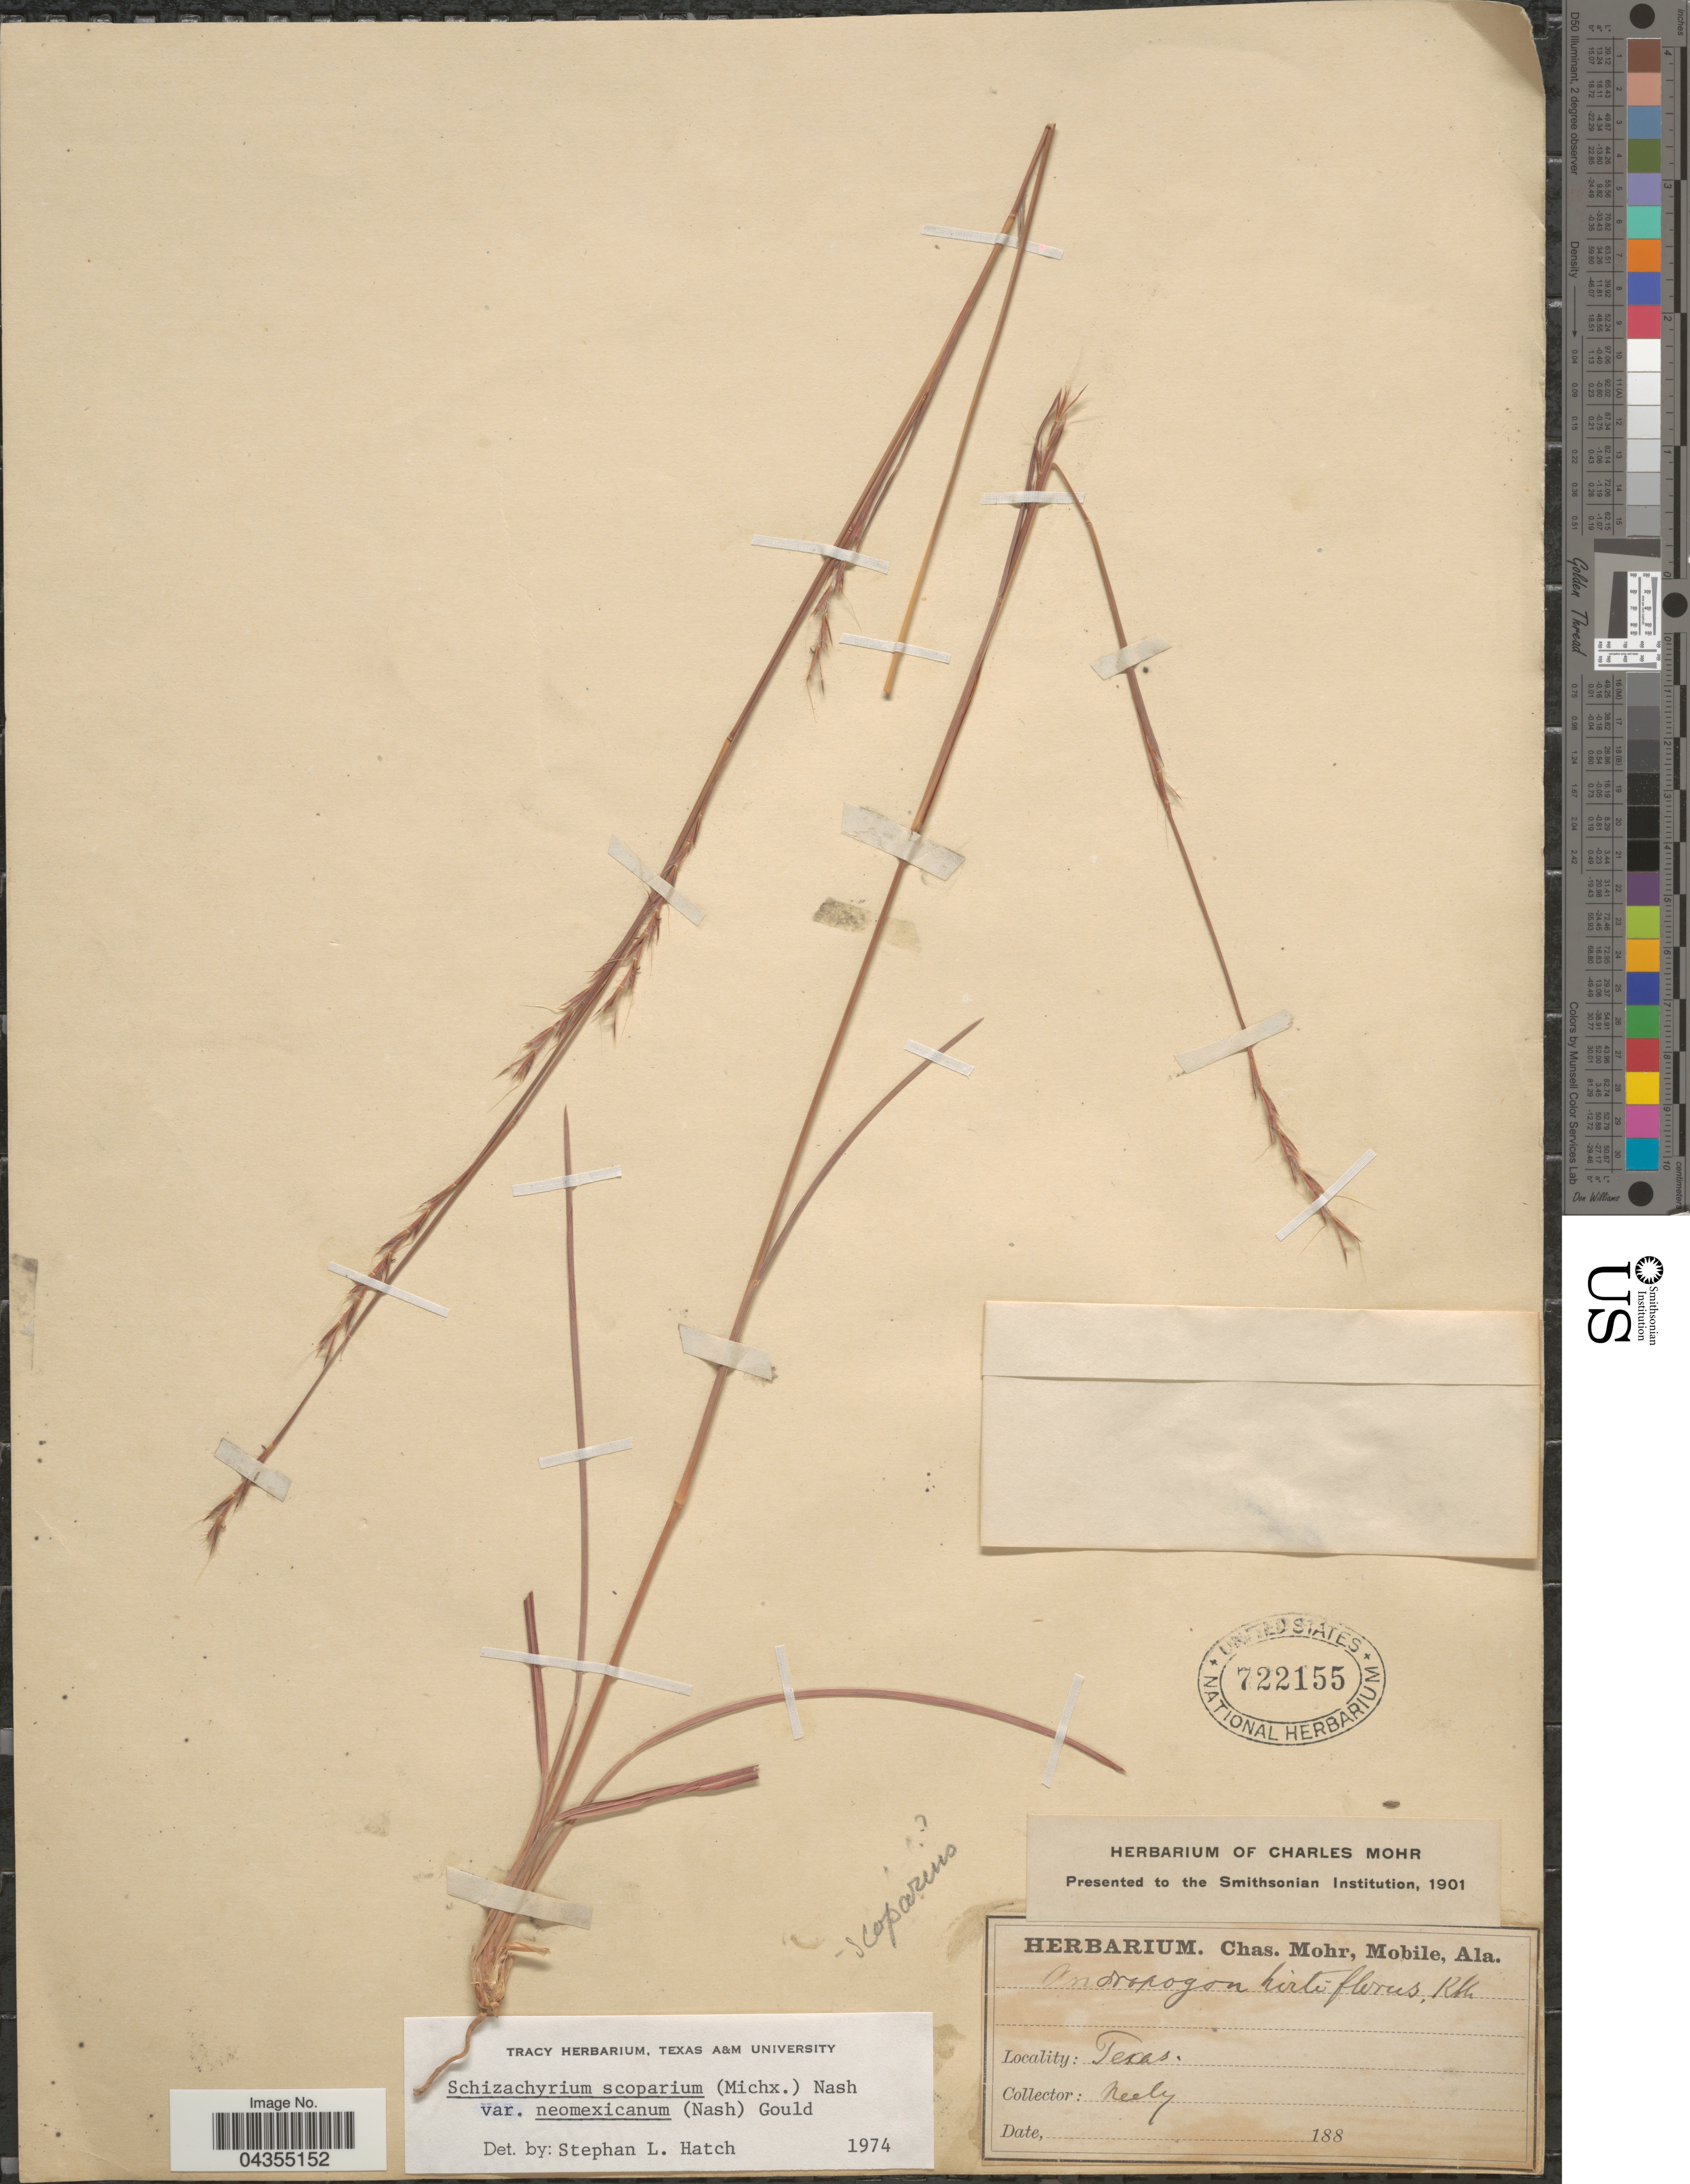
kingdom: Plantae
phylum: Tracheophyta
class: Liliopsida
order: Poales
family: Poaceae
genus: Schizachyrium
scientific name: Schizachyrium scoparium var. neomexicanum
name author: (Nash) Gould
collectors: Neely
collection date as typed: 188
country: United States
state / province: Texas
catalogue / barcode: US 722155